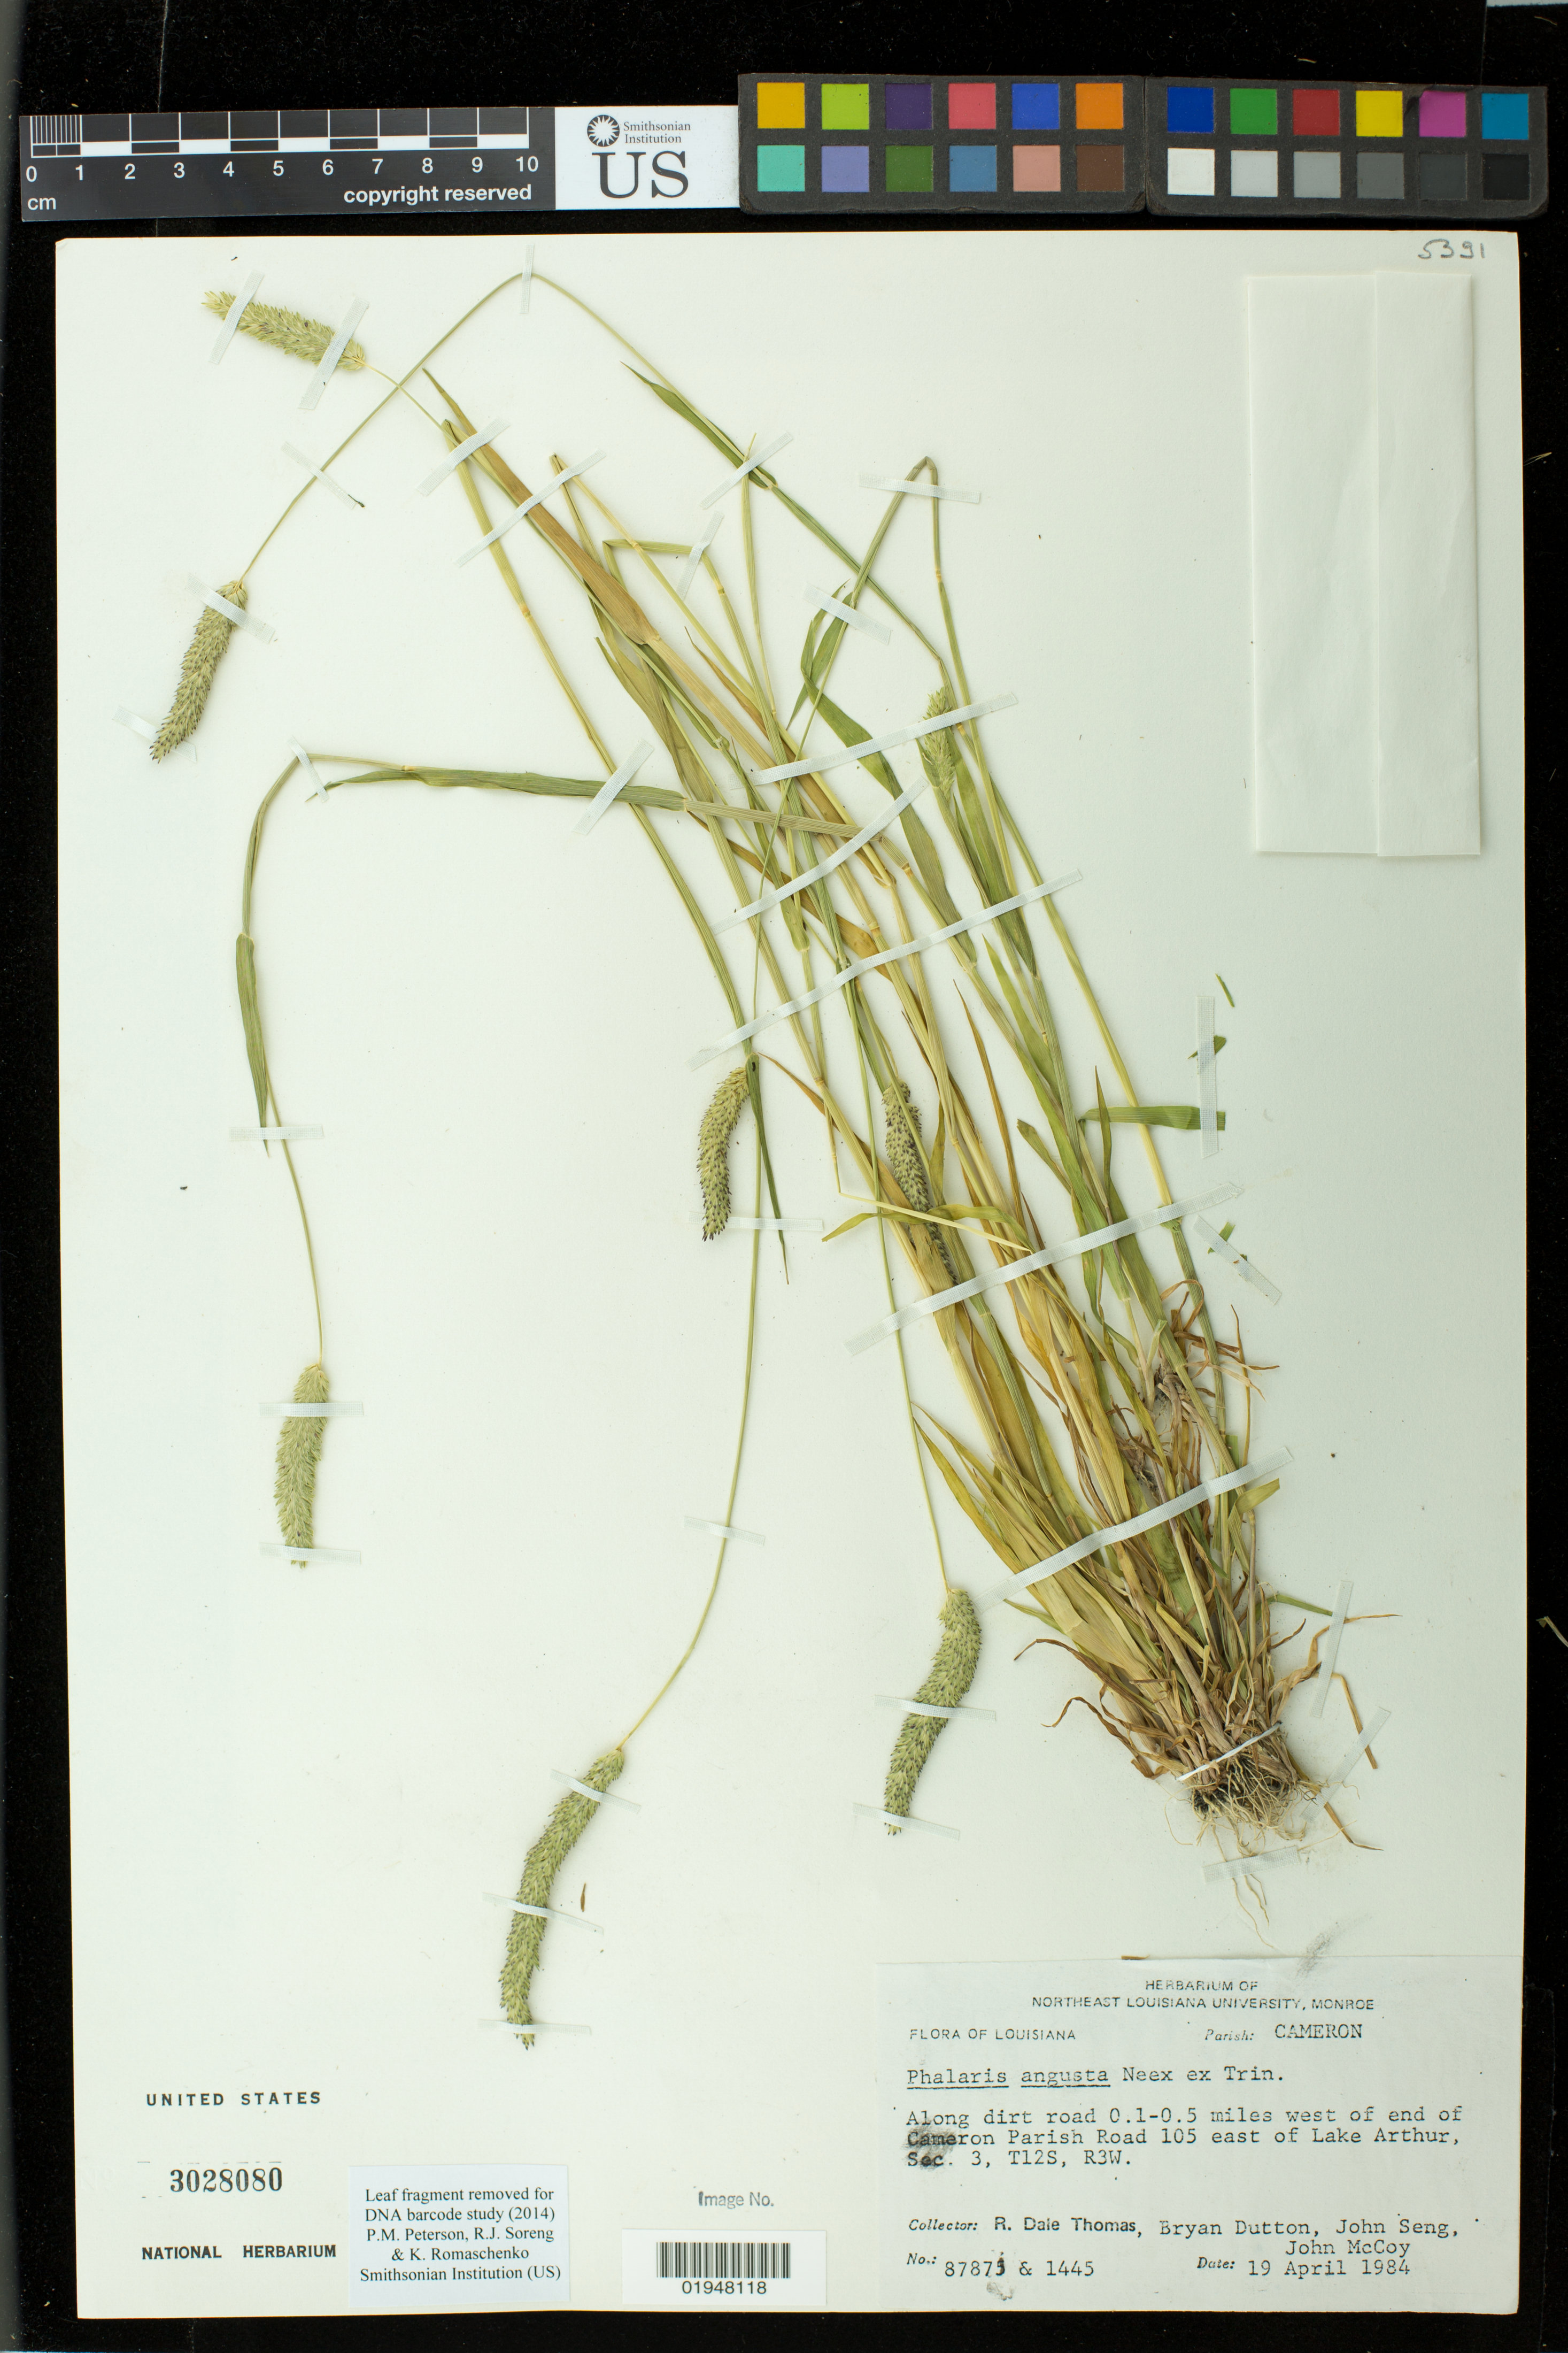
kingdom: Plantae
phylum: Tracheophyta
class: Liliopsida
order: Poales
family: Poaceae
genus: Phalaris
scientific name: Phalaris angusta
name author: Nees ex Trin.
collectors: R. Thomas, B. Dutton, J. Seng & J. McCoy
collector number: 1445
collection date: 1984-04-19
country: United States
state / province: Louisiana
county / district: Cameron Parish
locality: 01.-0.5 miles west of end of Camaron Parish Road 105 ease of Lake Arthur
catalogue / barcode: US 3028080